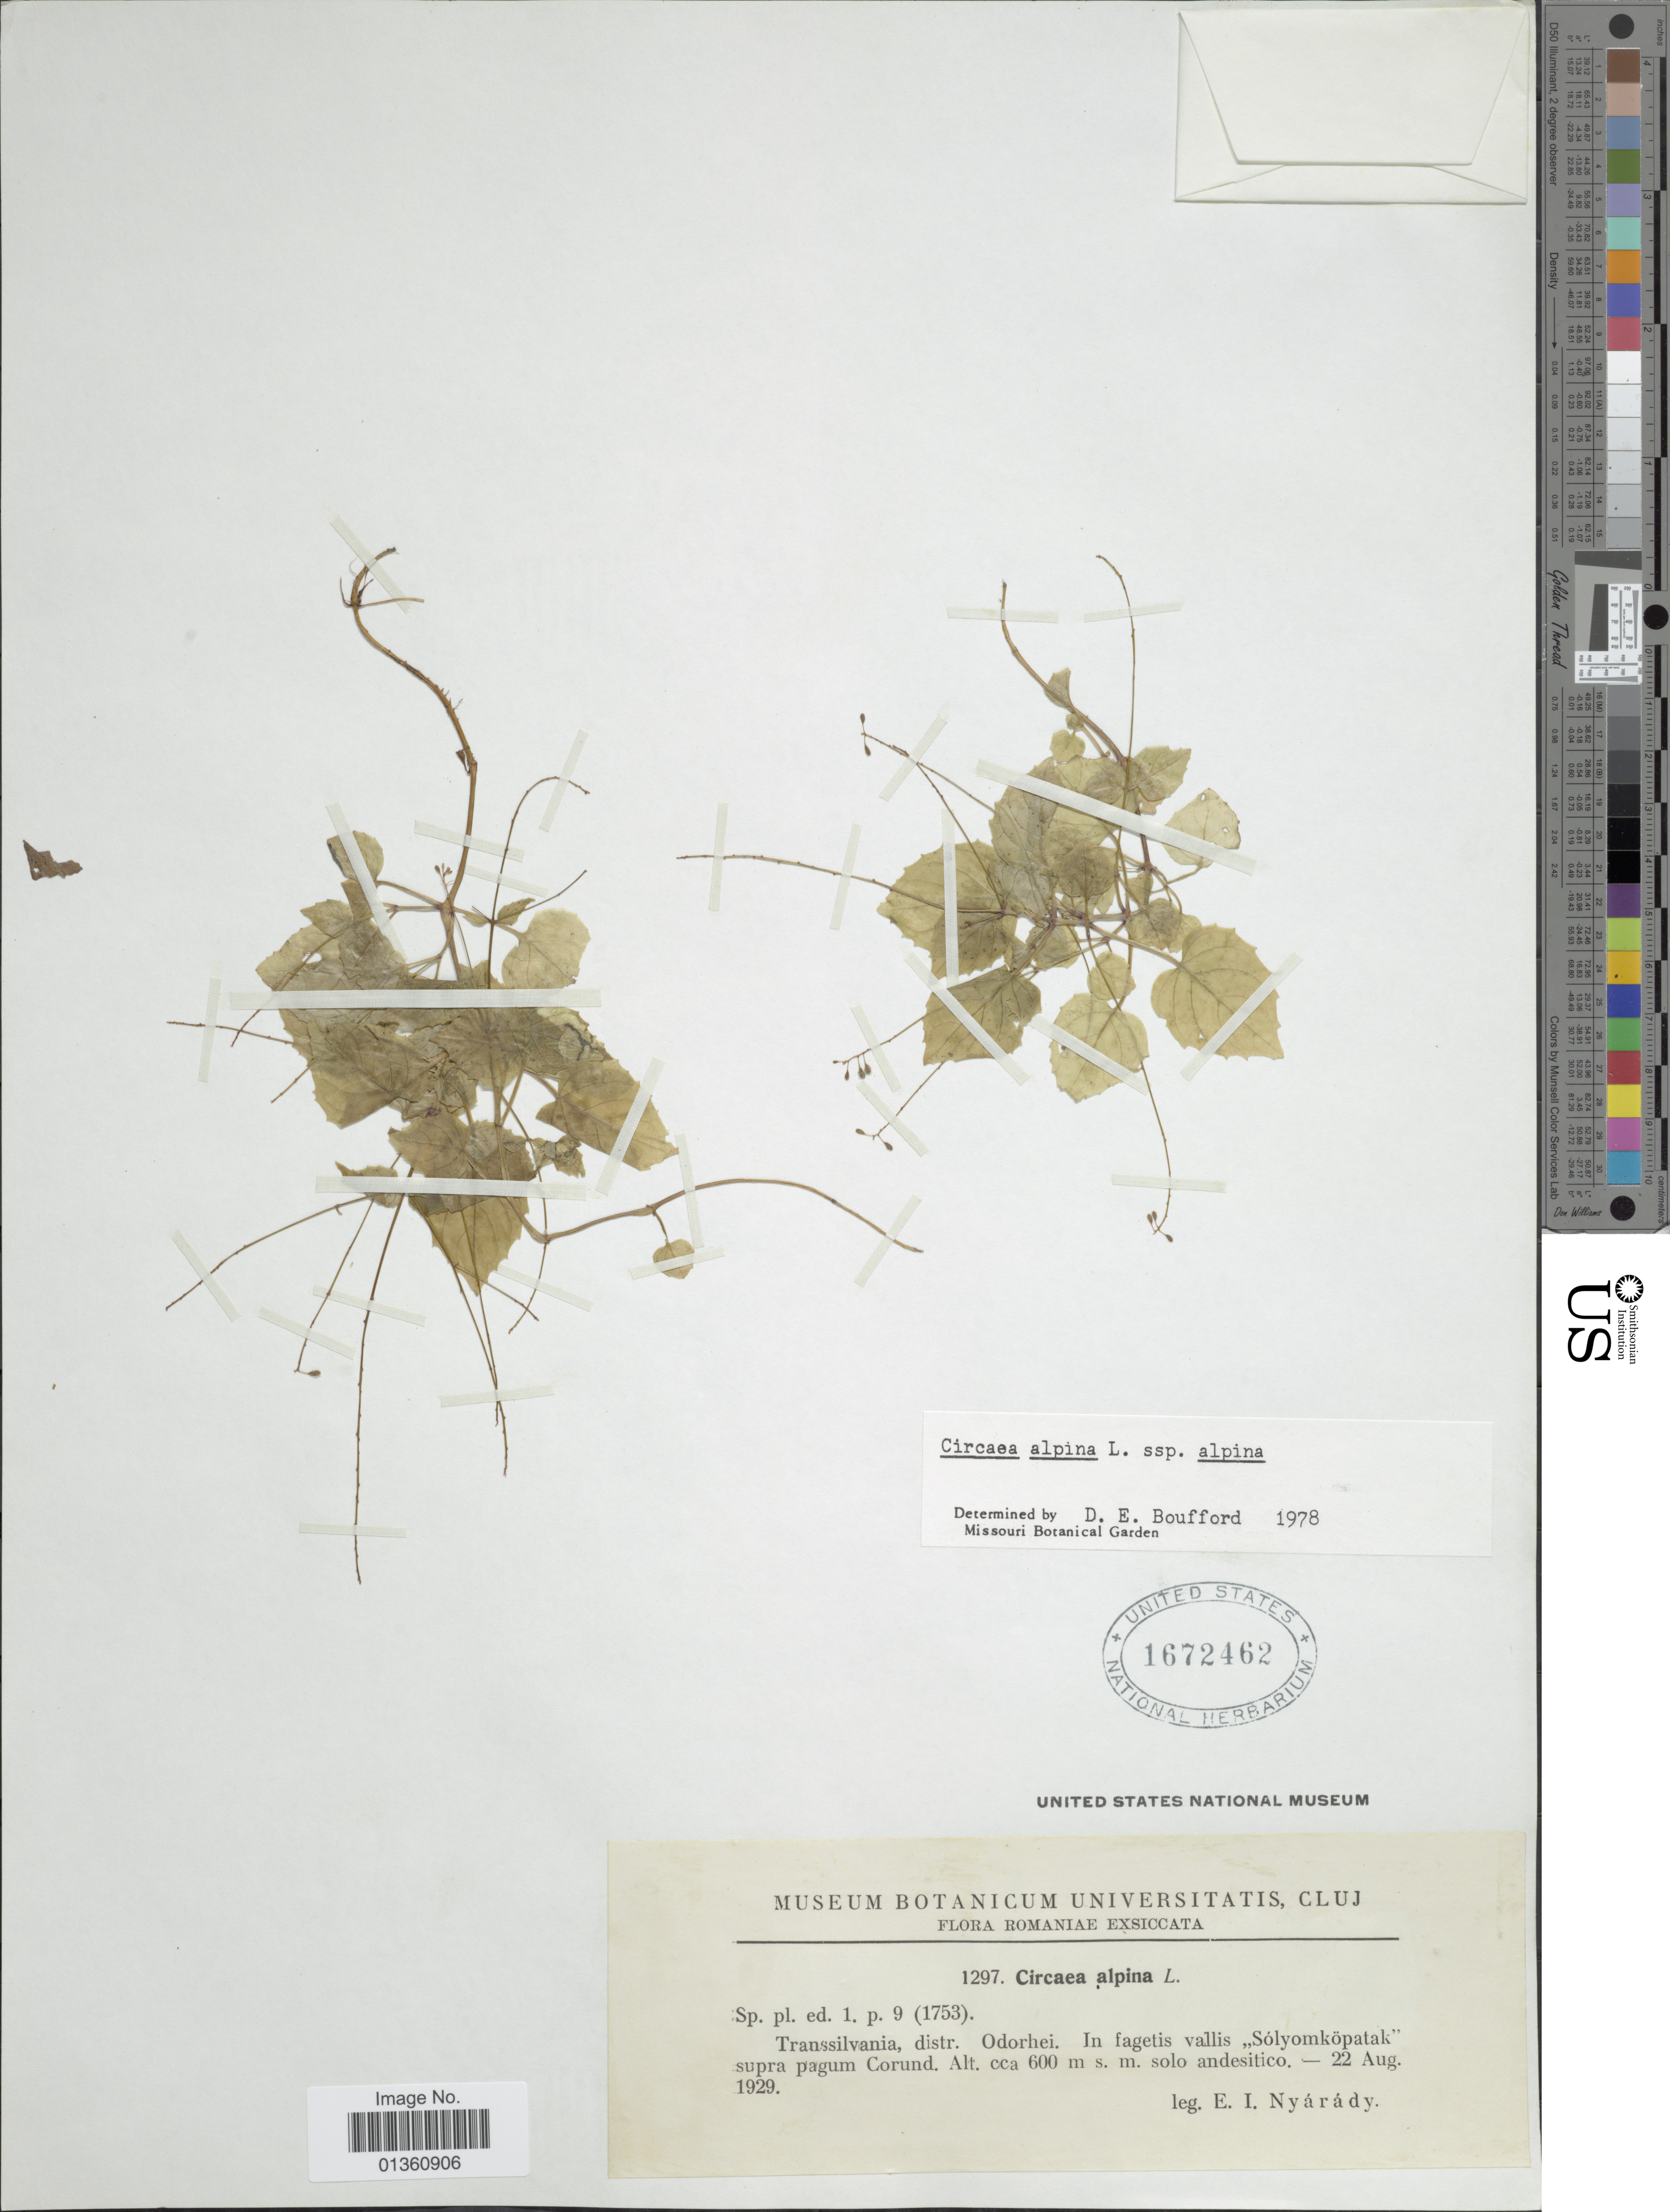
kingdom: Plantae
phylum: Tracheophyta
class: Magnoliopsida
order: Myrtales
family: Onagraceae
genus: Circaea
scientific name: Circaea alpina subsp. alpina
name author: L.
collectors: E. Nyárády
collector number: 1297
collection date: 1929-08-22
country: Romania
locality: Transsilvania, distr. Odorhei. In fagetis vallis "Sólyomköpatak" supra pagum Corund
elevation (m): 600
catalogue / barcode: US 1672462